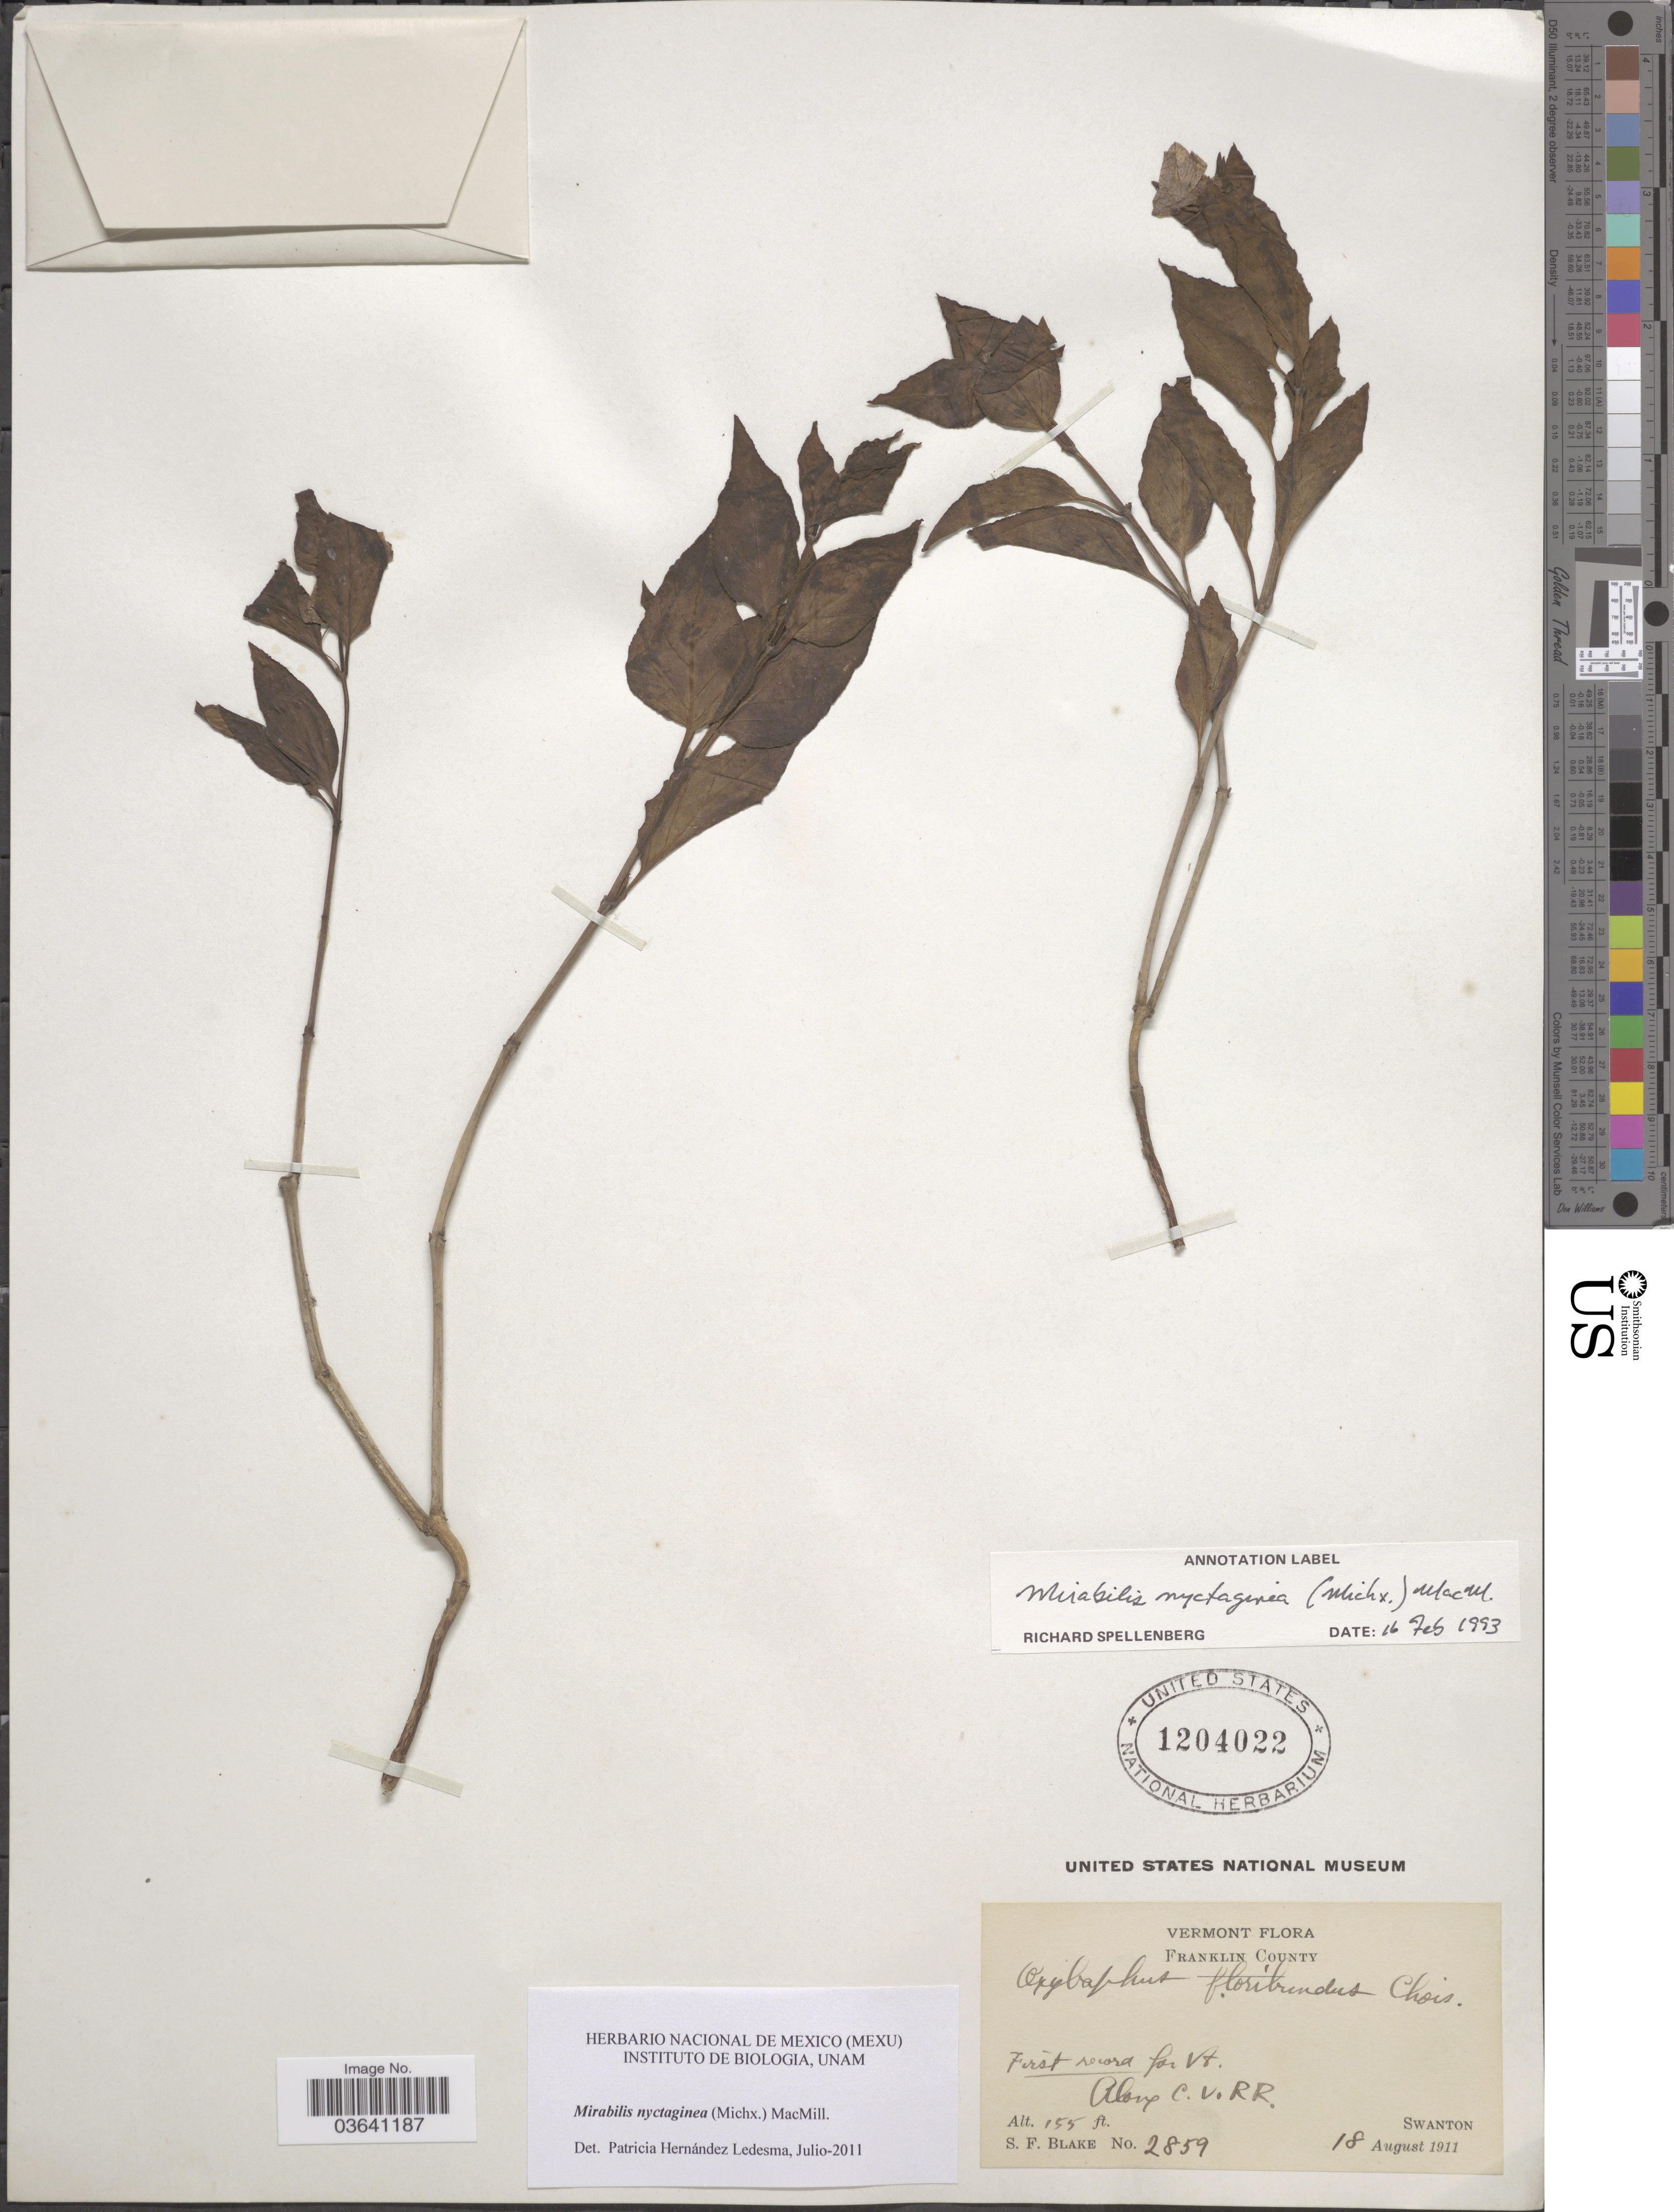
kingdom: Plantae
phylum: Tracheophyta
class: Magnoliopsida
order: Caryophyllales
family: Nyctaginaceae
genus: Mirabilis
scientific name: Mirabilis nyctaginea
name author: (Michx.) MacMill.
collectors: S. Blake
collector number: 2859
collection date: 1911-08-18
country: United States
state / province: Vermont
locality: Franklin County. Along C.V. RR. Swanton.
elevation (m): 47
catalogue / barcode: US 1204022